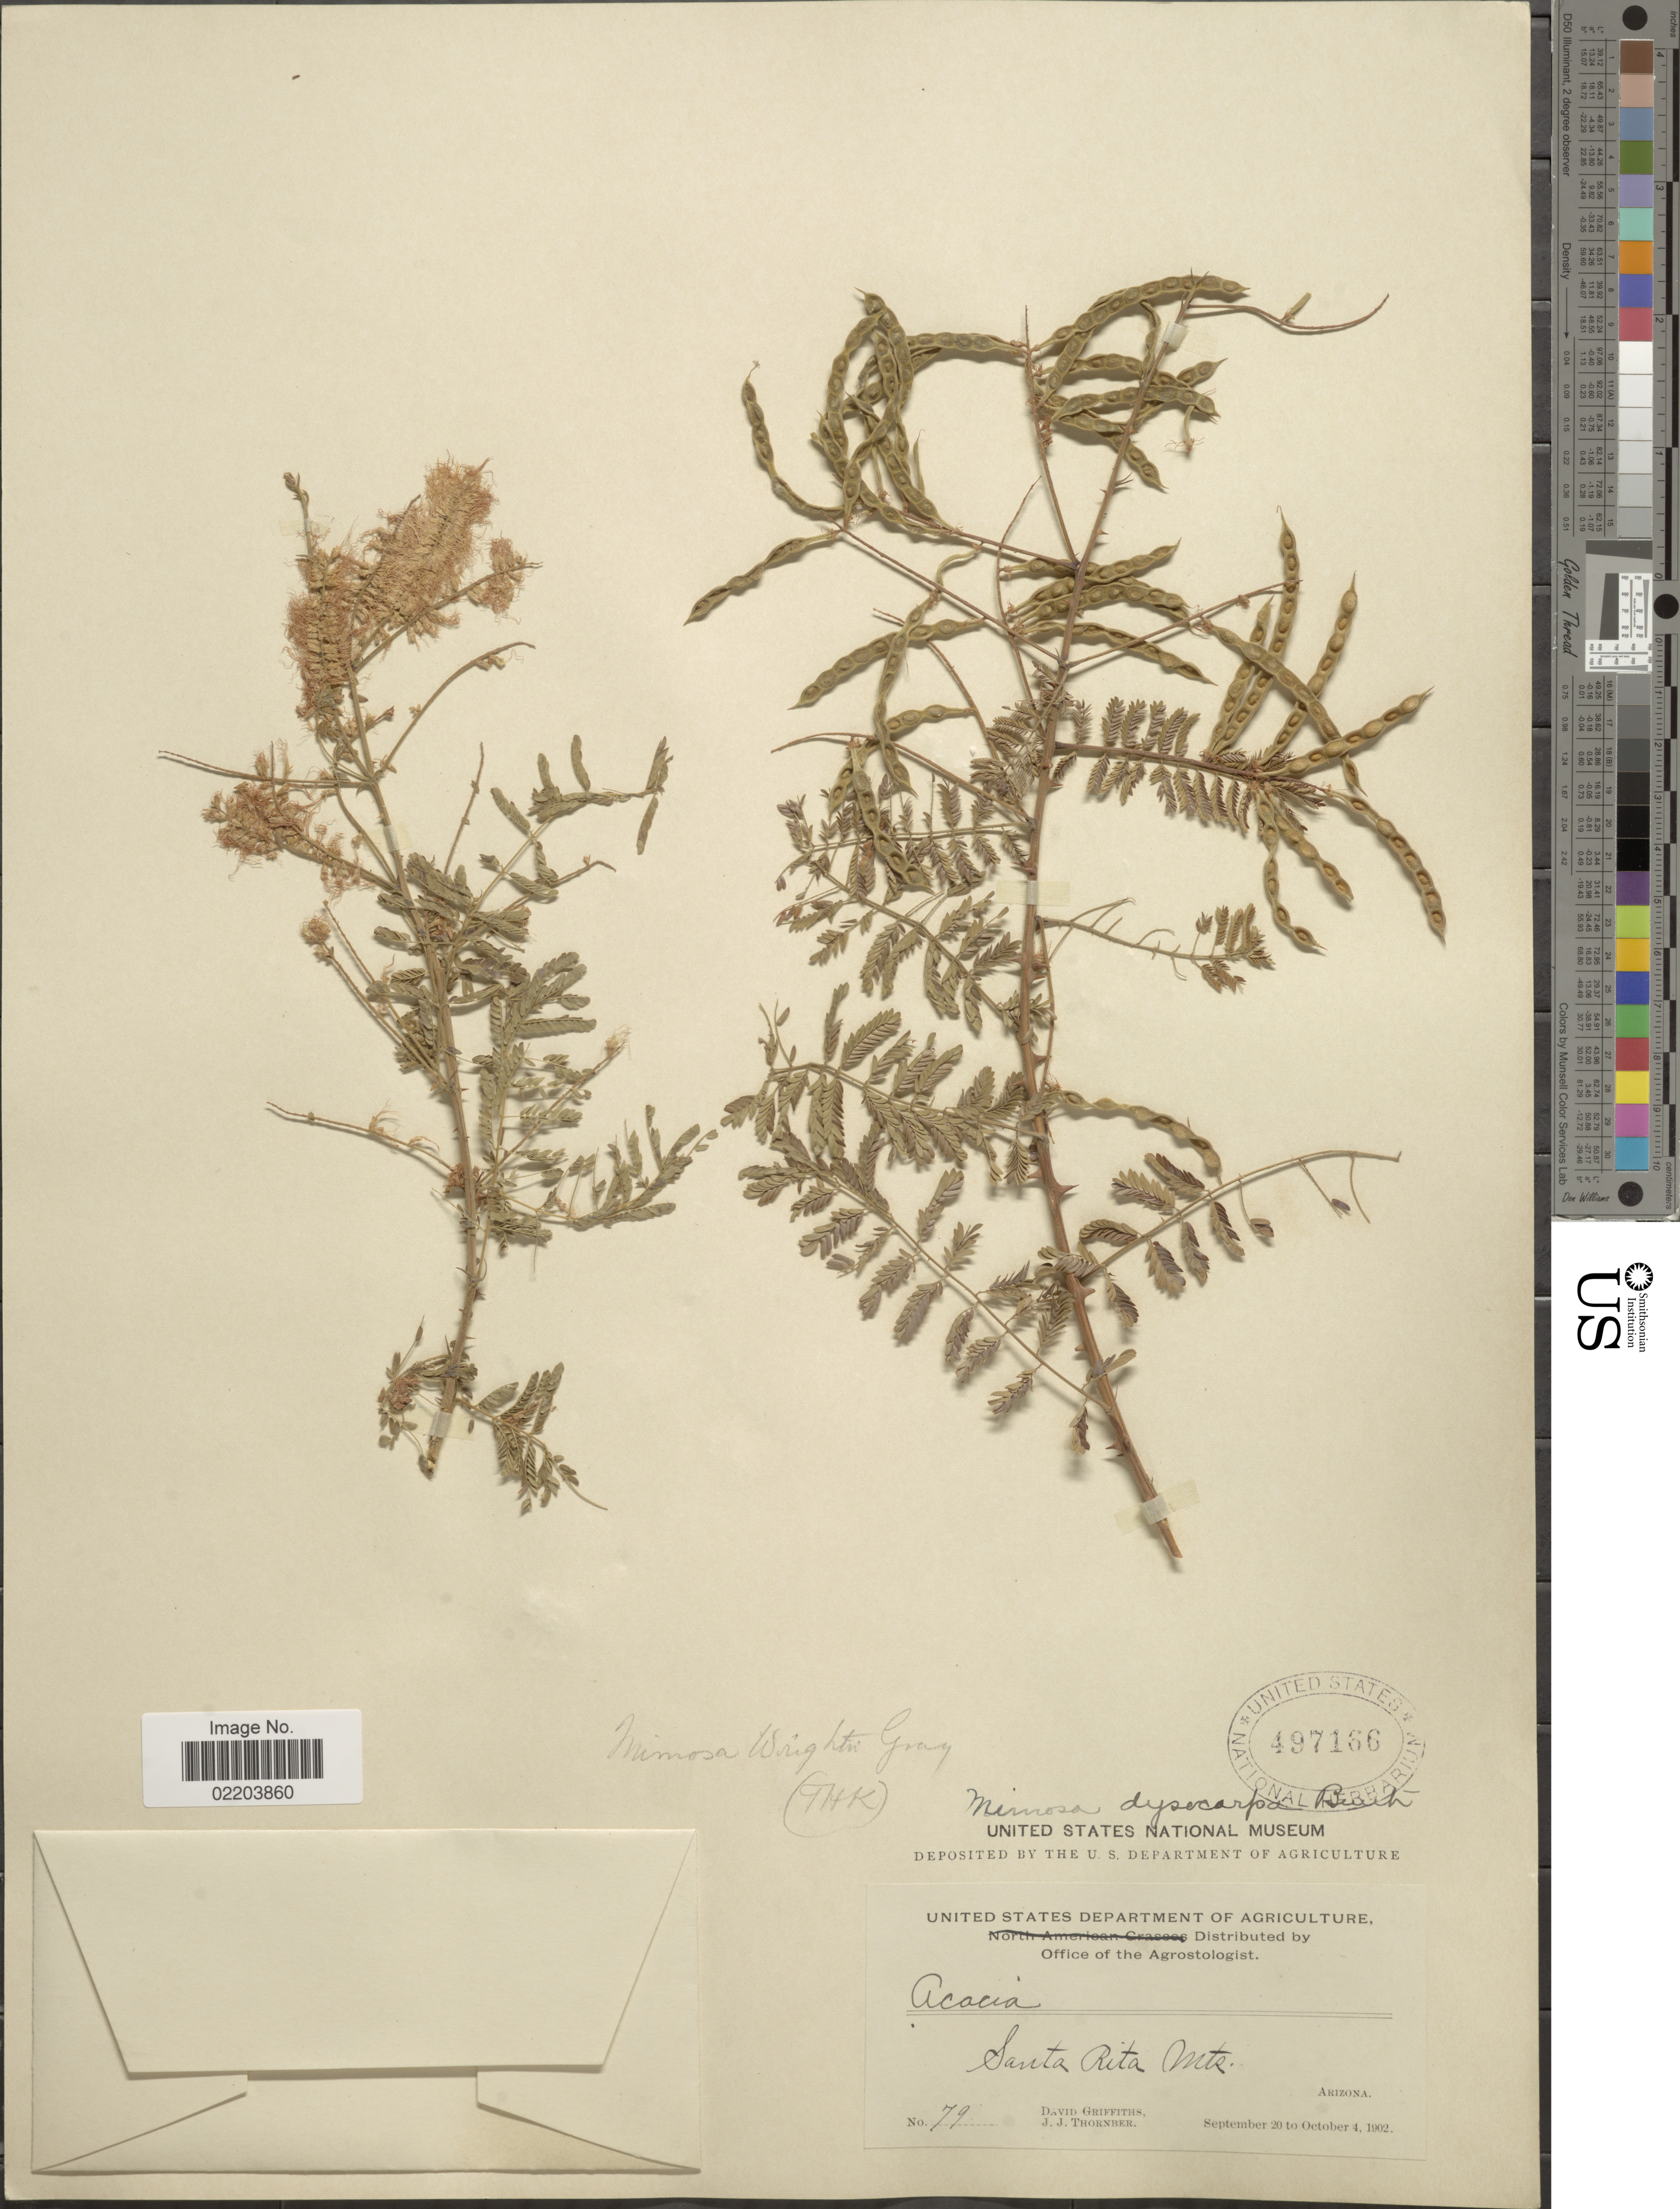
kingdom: Plantae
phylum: Tracheophyta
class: Magnoliopsida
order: Fabales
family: Fabaceae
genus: Mimosa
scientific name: Mimosa wrightii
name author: A. Gray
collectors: D. Griffiths & J. Thornber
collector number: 79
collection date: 1902-09-20/1902-10-04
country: United States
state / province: Arizona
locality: Santa Rita Mts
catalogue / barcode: US 497166